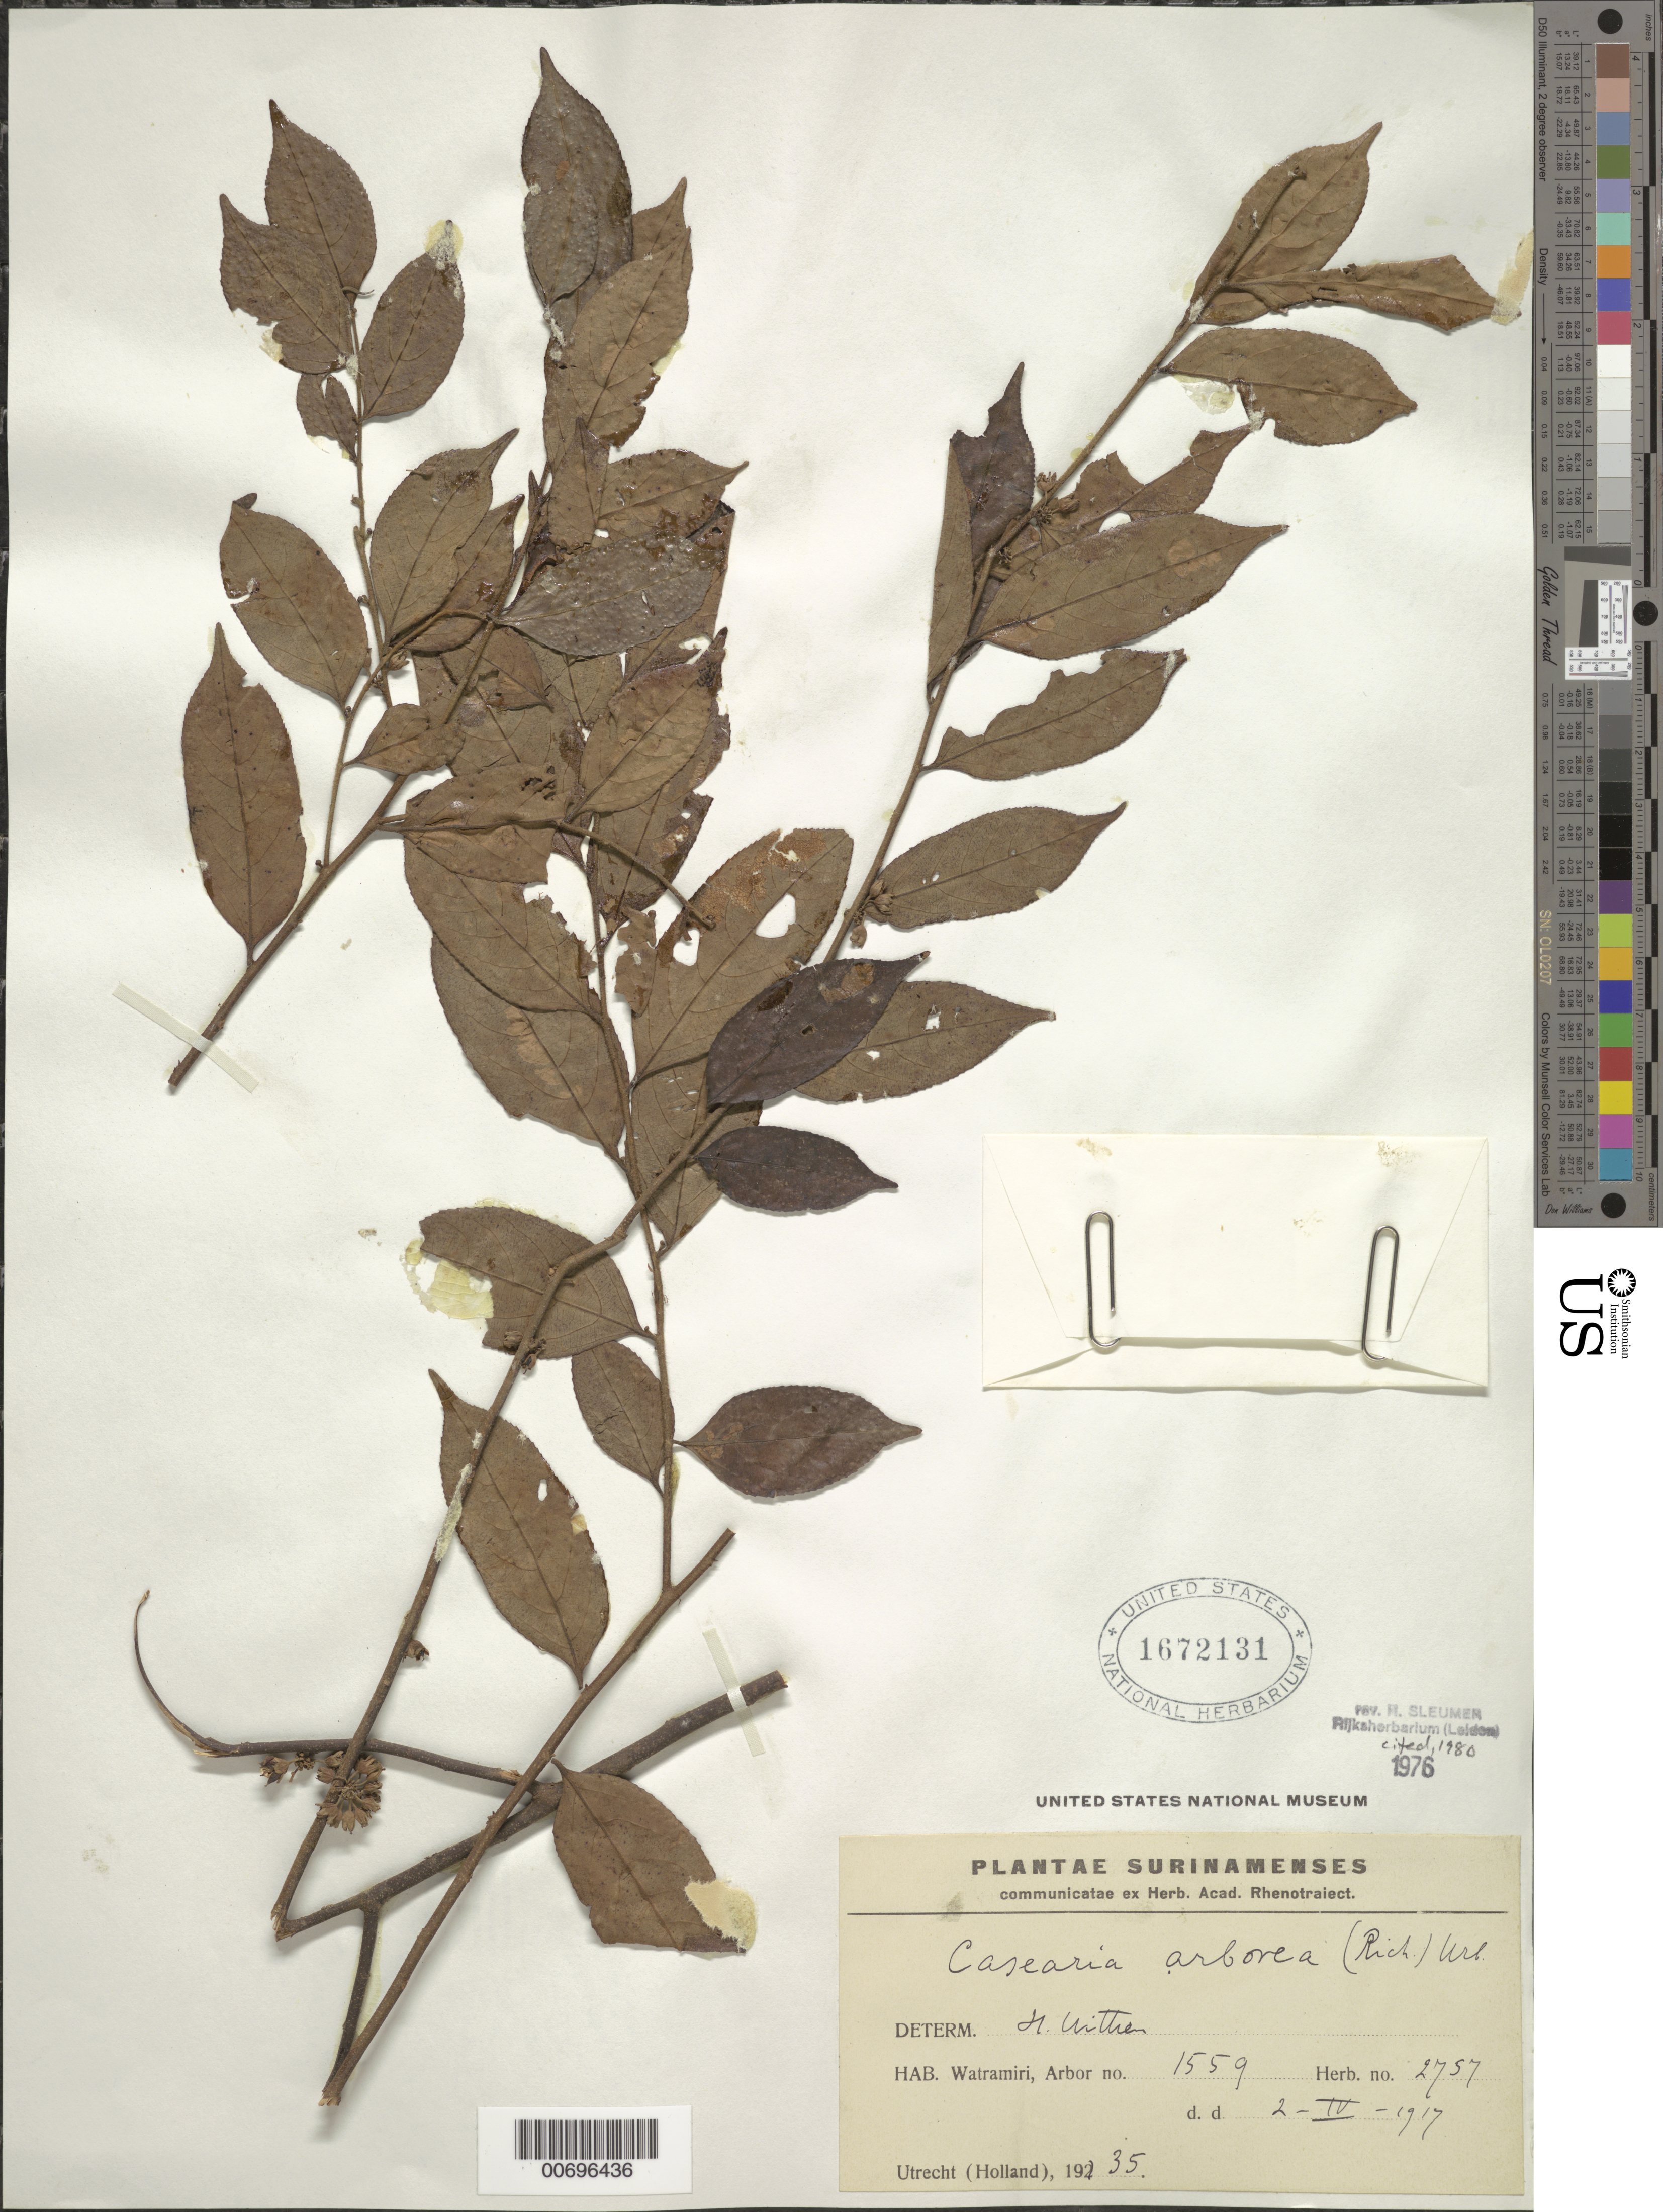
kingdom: Plantae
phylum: Tracheophyta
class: Magnoliopsida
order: Malpighiales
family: Salicaceae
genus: Casearia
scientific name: Casearia arborea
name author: (Rich.) Urb.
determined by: Sleumer, H. O.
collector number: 2757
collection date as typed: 2-Apr-17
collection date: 1917-04-02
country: Suriname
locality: Watramiri, Forest Reserve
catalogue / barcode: US 1672131